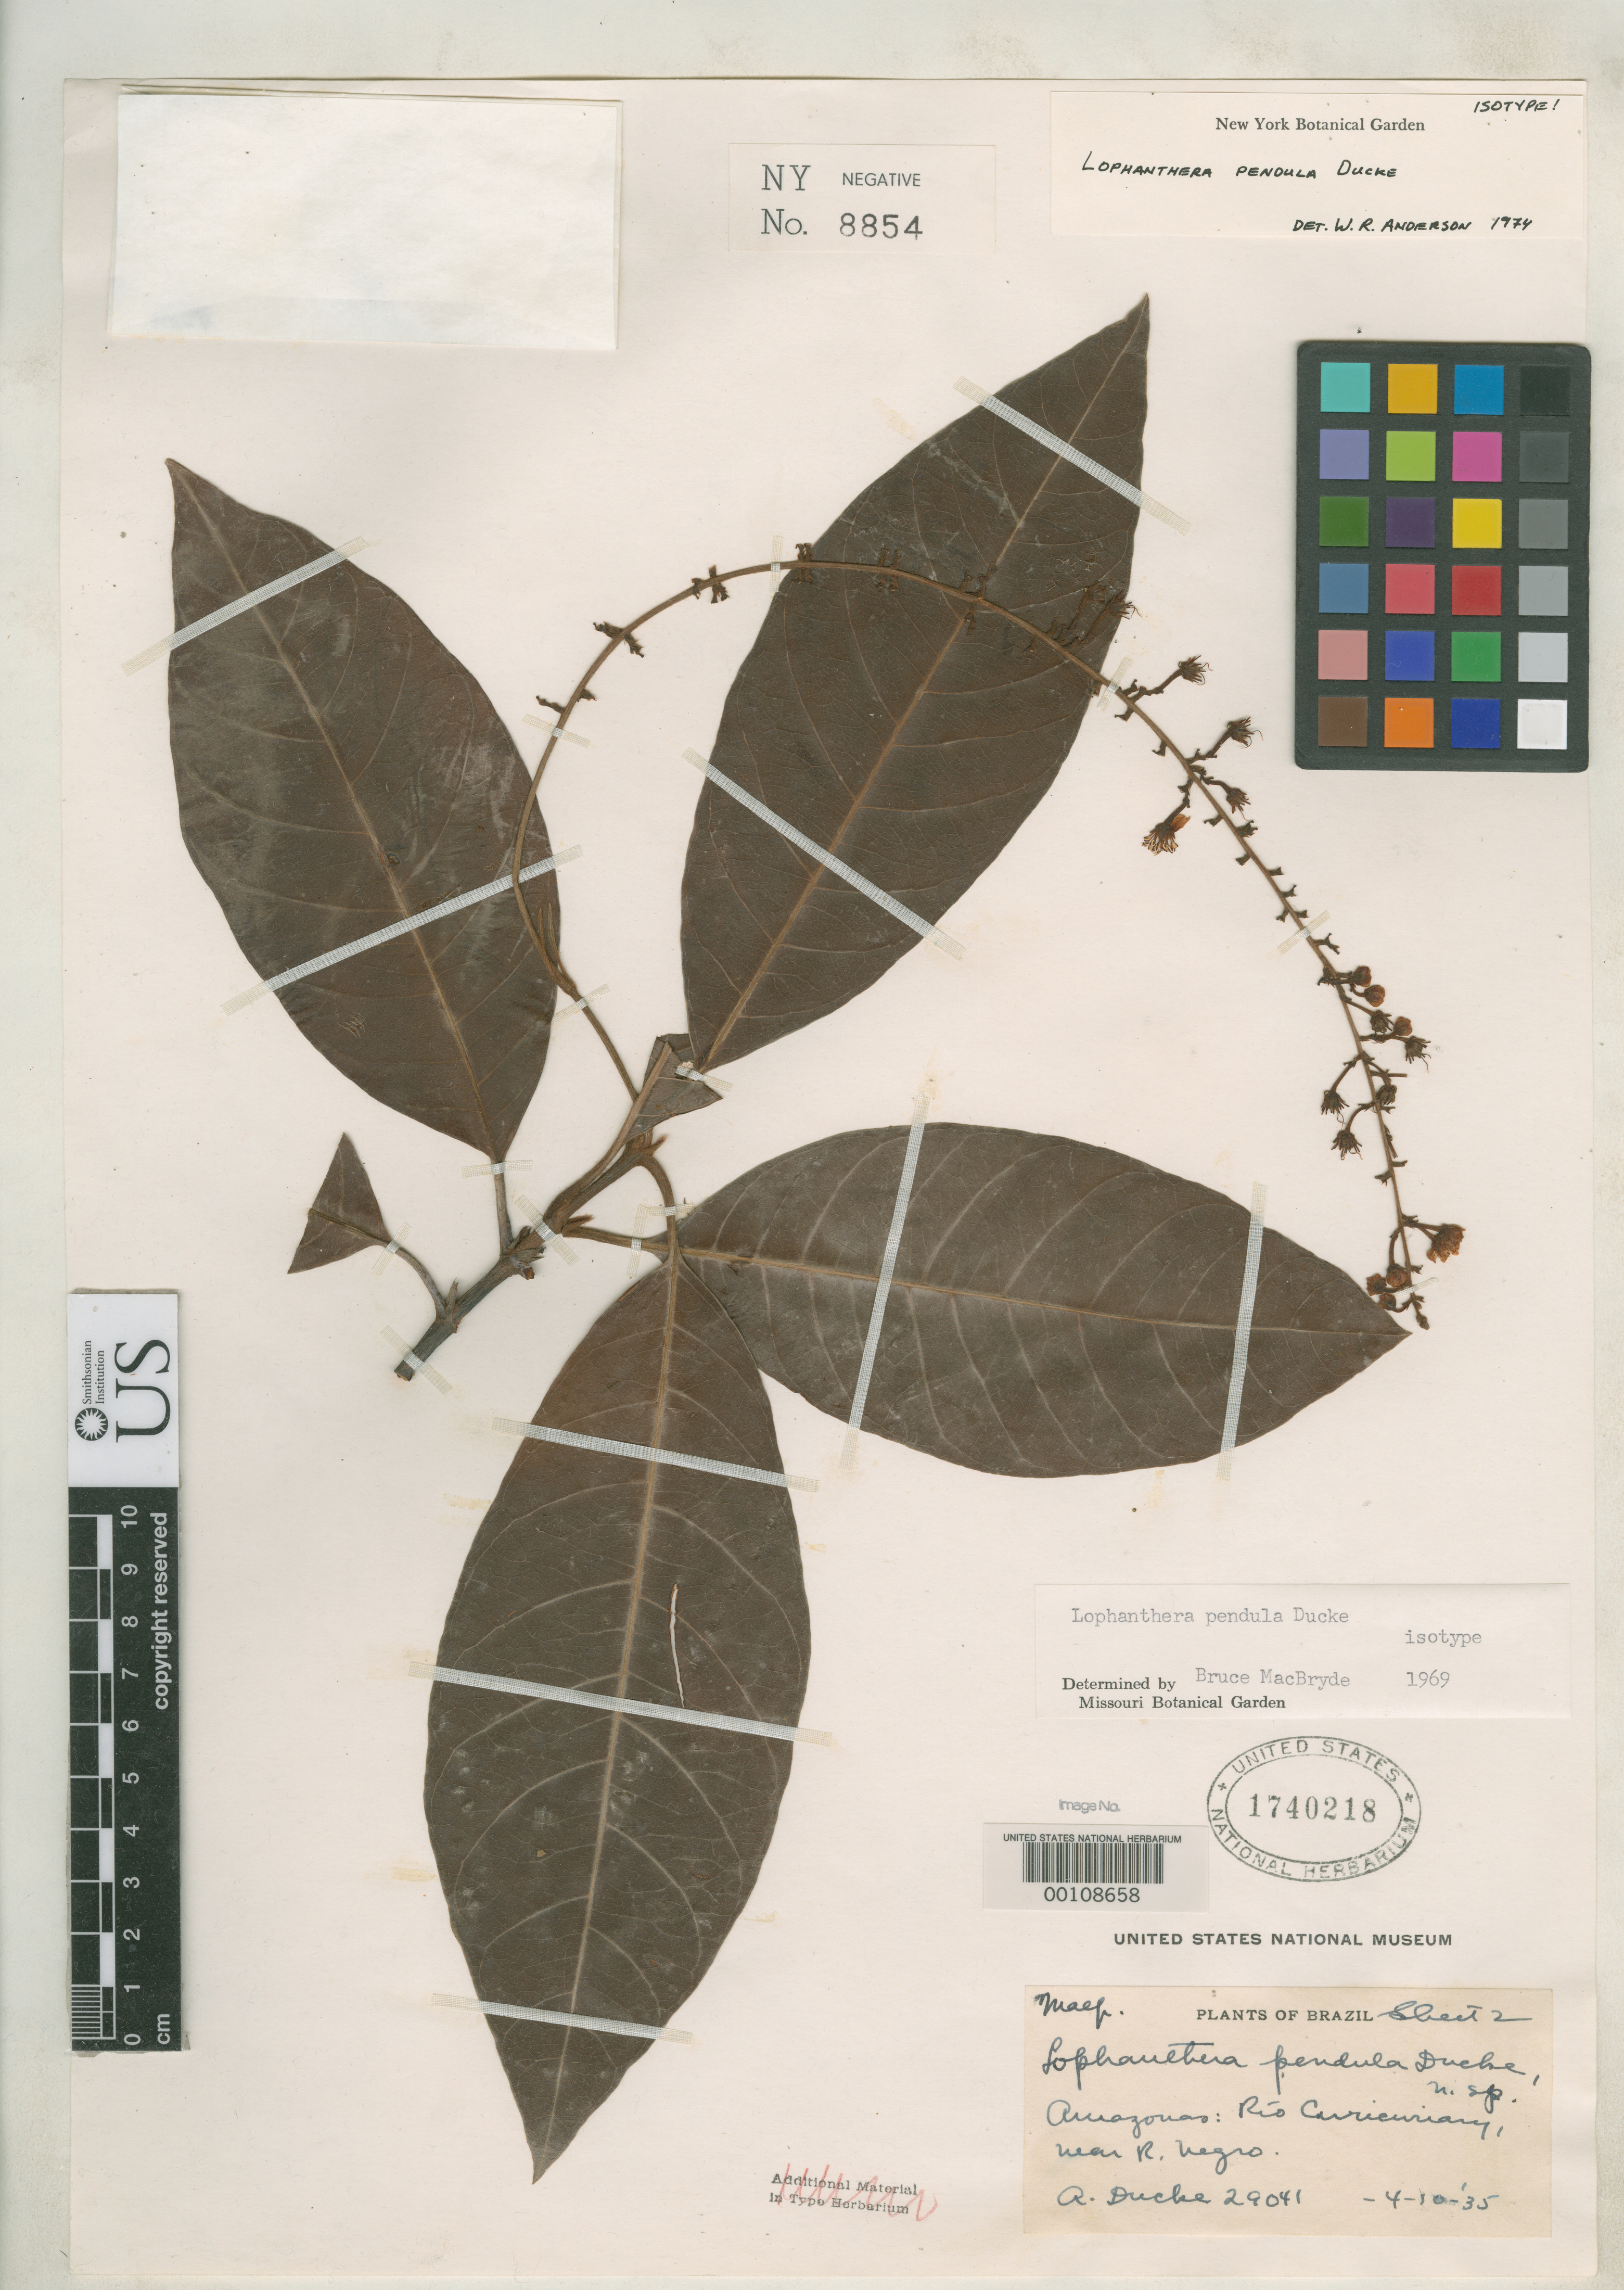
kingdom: Plantae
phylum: Tracheophyta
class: Magnoliopsida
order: Malpighiales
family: Malpighiaceae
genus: Lophanthera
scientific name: Lophanthera pendula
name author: Ducke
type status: Isotype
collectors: A. Ducke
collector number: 29041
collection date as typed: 04 Oct 1935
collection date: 1935-10-04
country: Brazil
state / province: Amazonas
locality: Rio Negro, Curicuriary.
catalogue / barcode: US 1740218